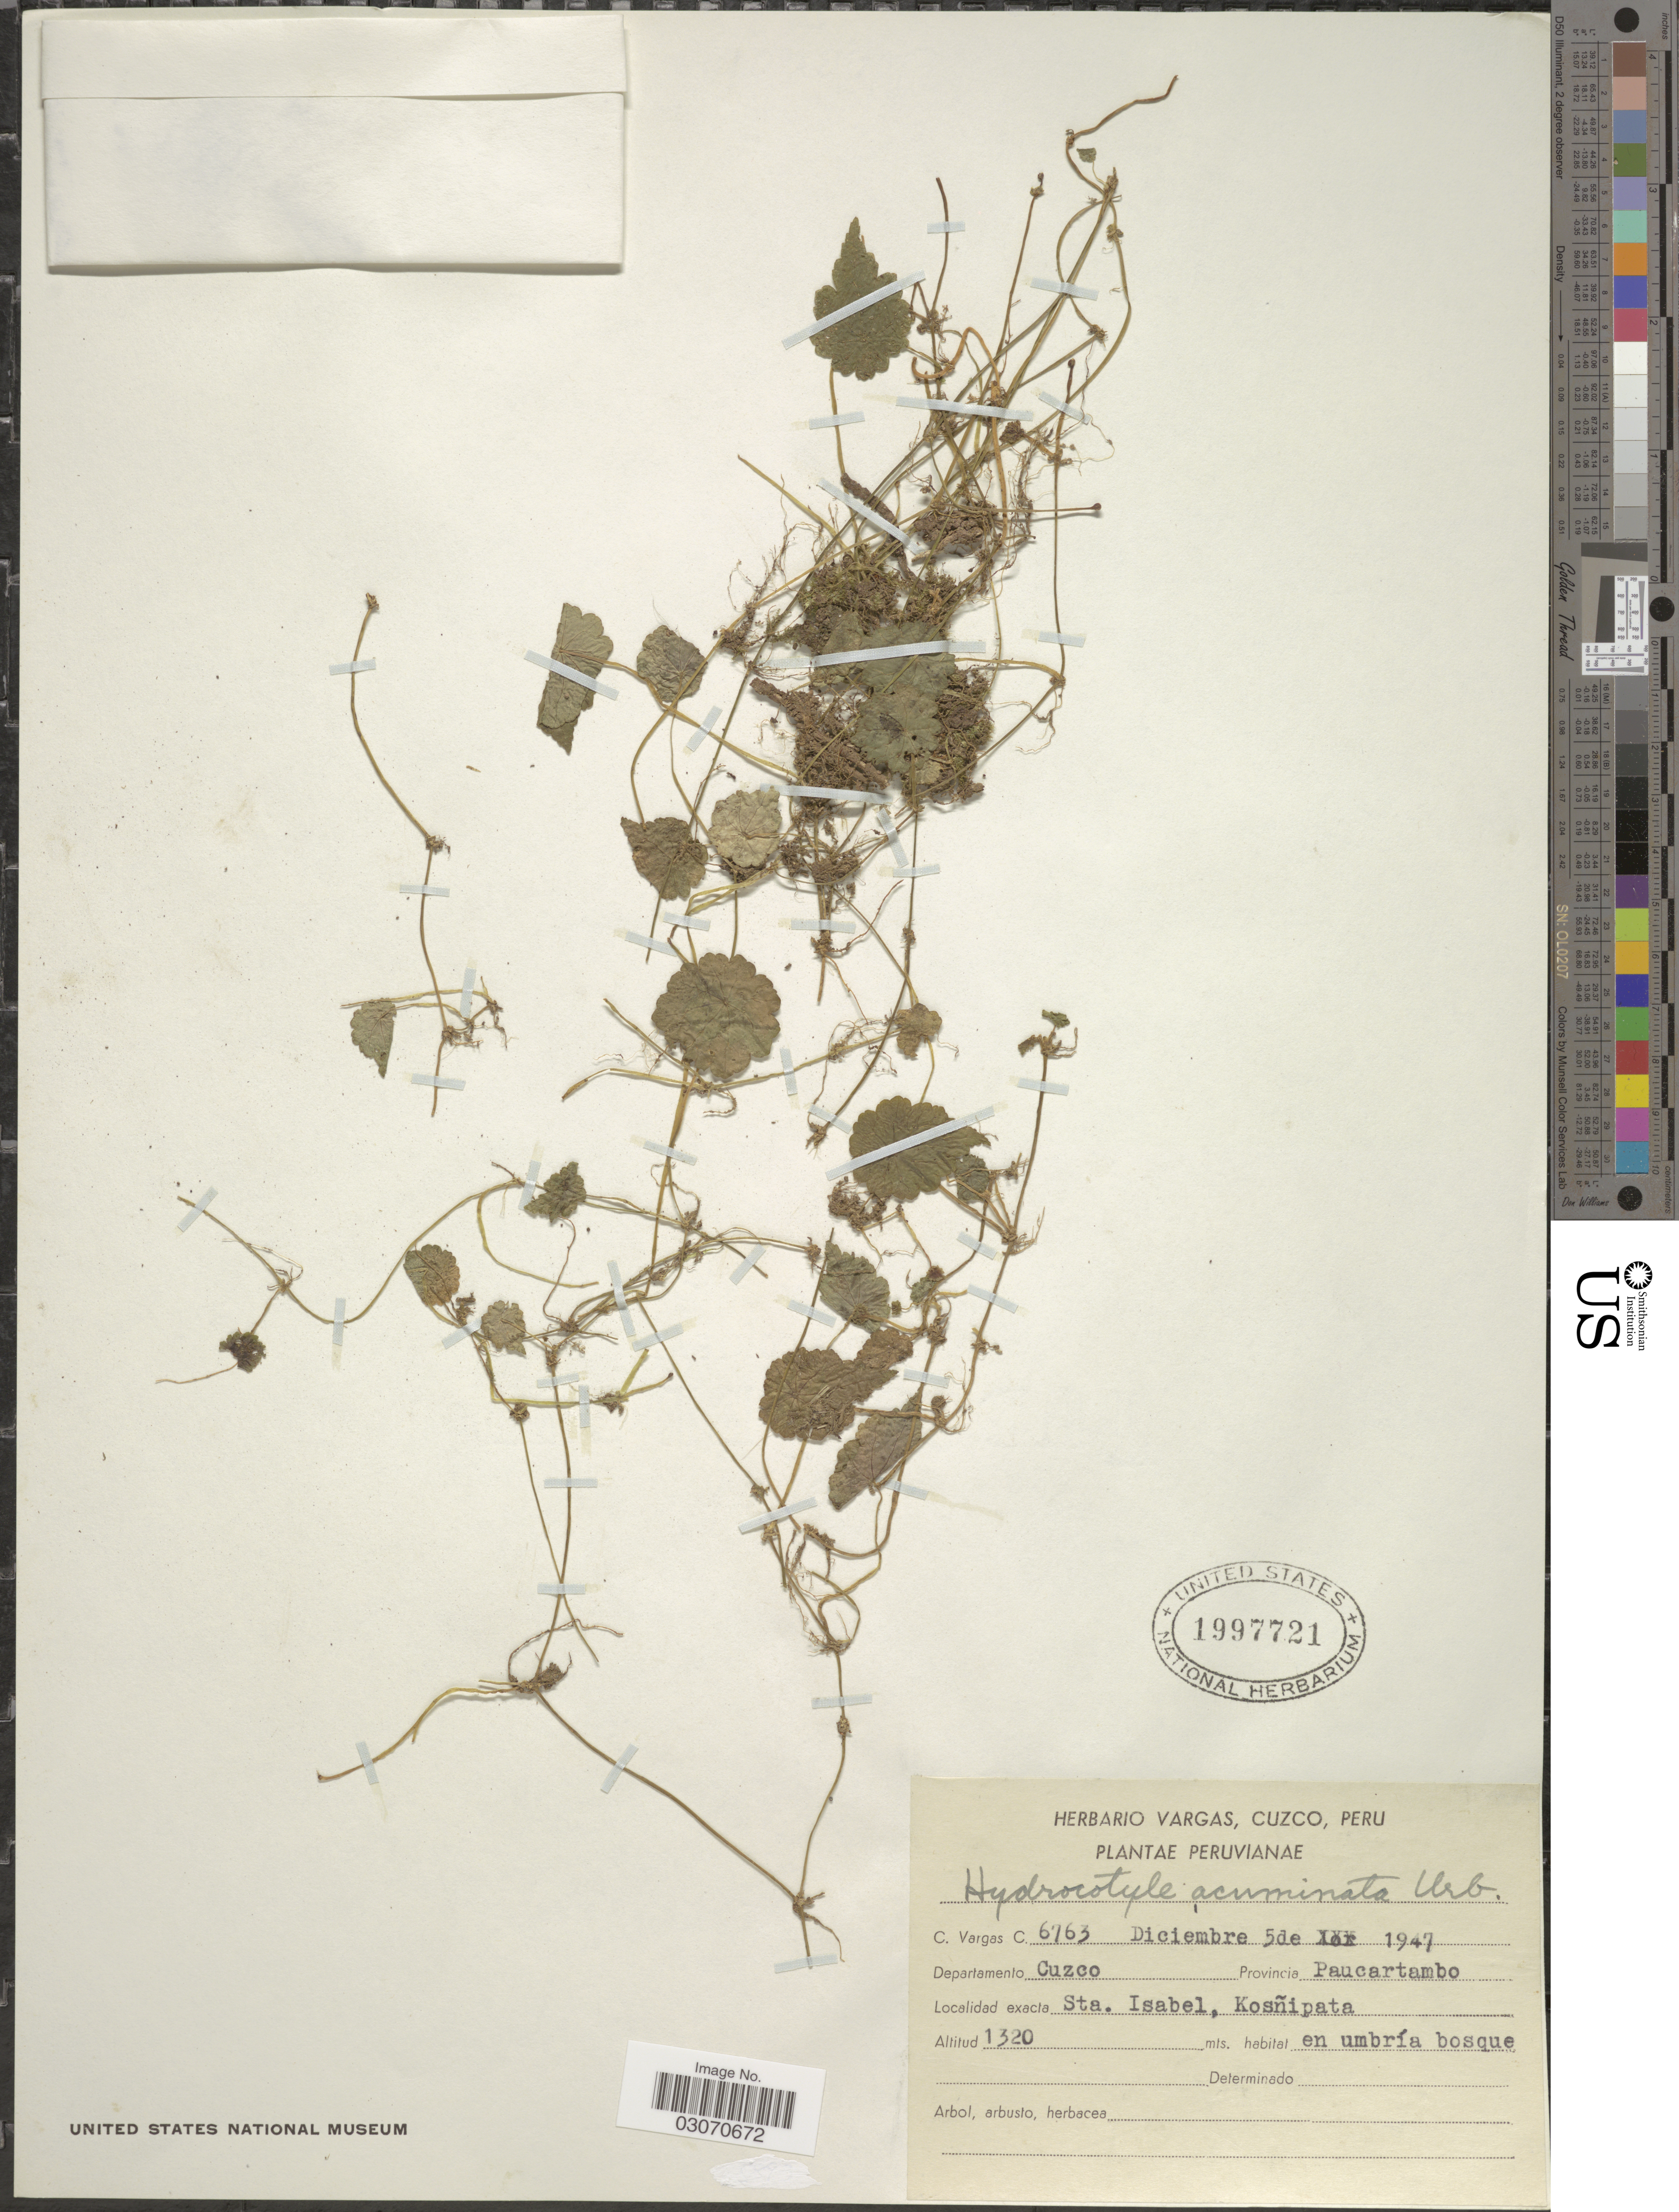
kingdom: Plantae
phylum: Tracheophyta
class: Magnoliopsida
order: Apiales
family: Araliaceae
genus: Hydrocotyle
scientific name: Hydrocotyle acuminata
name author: Urb.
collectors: C. Vargas Calderón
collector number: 6763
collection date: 1947-12-05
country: Peru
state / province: Cusco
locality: Departamento Cuzco, Provincia Paucartambo, Sta. Isabel, Kosñipata.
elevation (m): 1320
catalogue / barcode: US 1997721